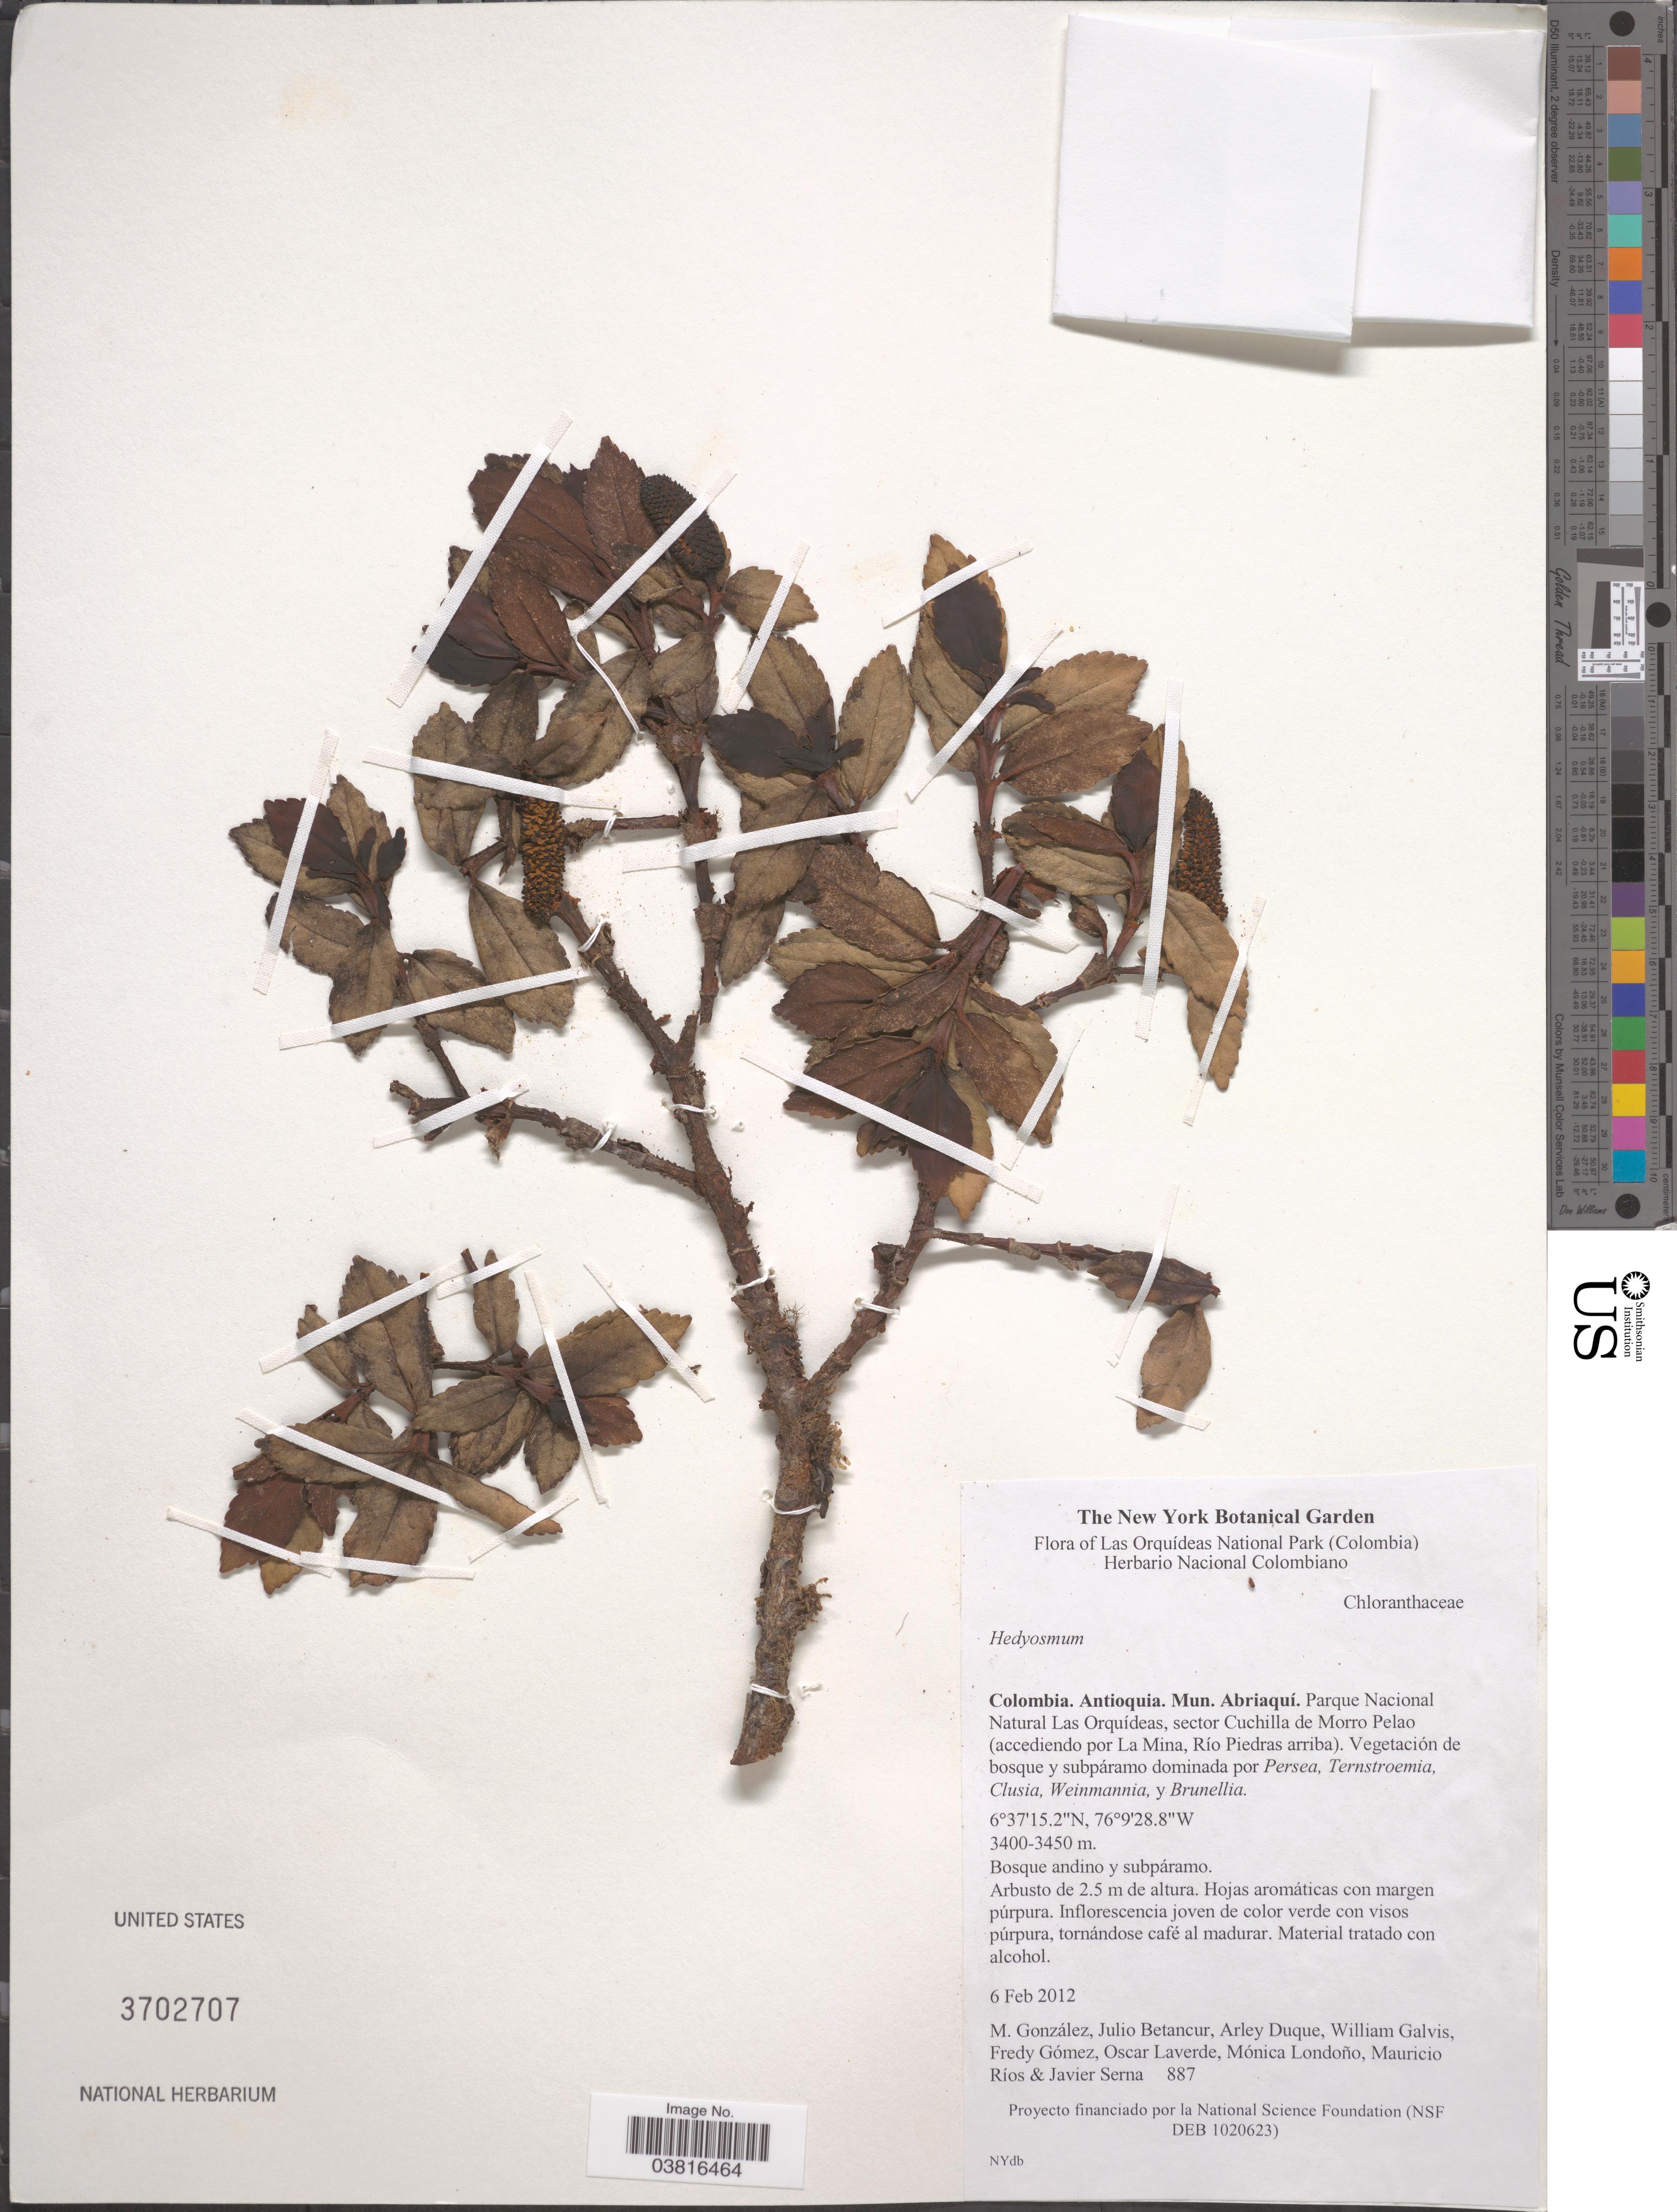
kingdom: Plantae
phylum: Tracheophyta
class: Magnoliopsida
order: Chloranthales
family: Chloranthaceae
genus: Hedyosmum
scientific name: Hedyosmum sp.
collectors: M. González, J. Betancur, A. Duque, W. Galvis & et al.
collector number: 887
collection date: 2012-02-06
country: Colombia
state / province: Antioquia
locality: Mun. Abriaquí. Parque Nacional Natural Las Orquídeas, sector Cuchilla de Morro Pelao (accediendo por La Mina, Río Piedras arriba).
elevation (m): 3400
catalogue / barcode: US 3702707